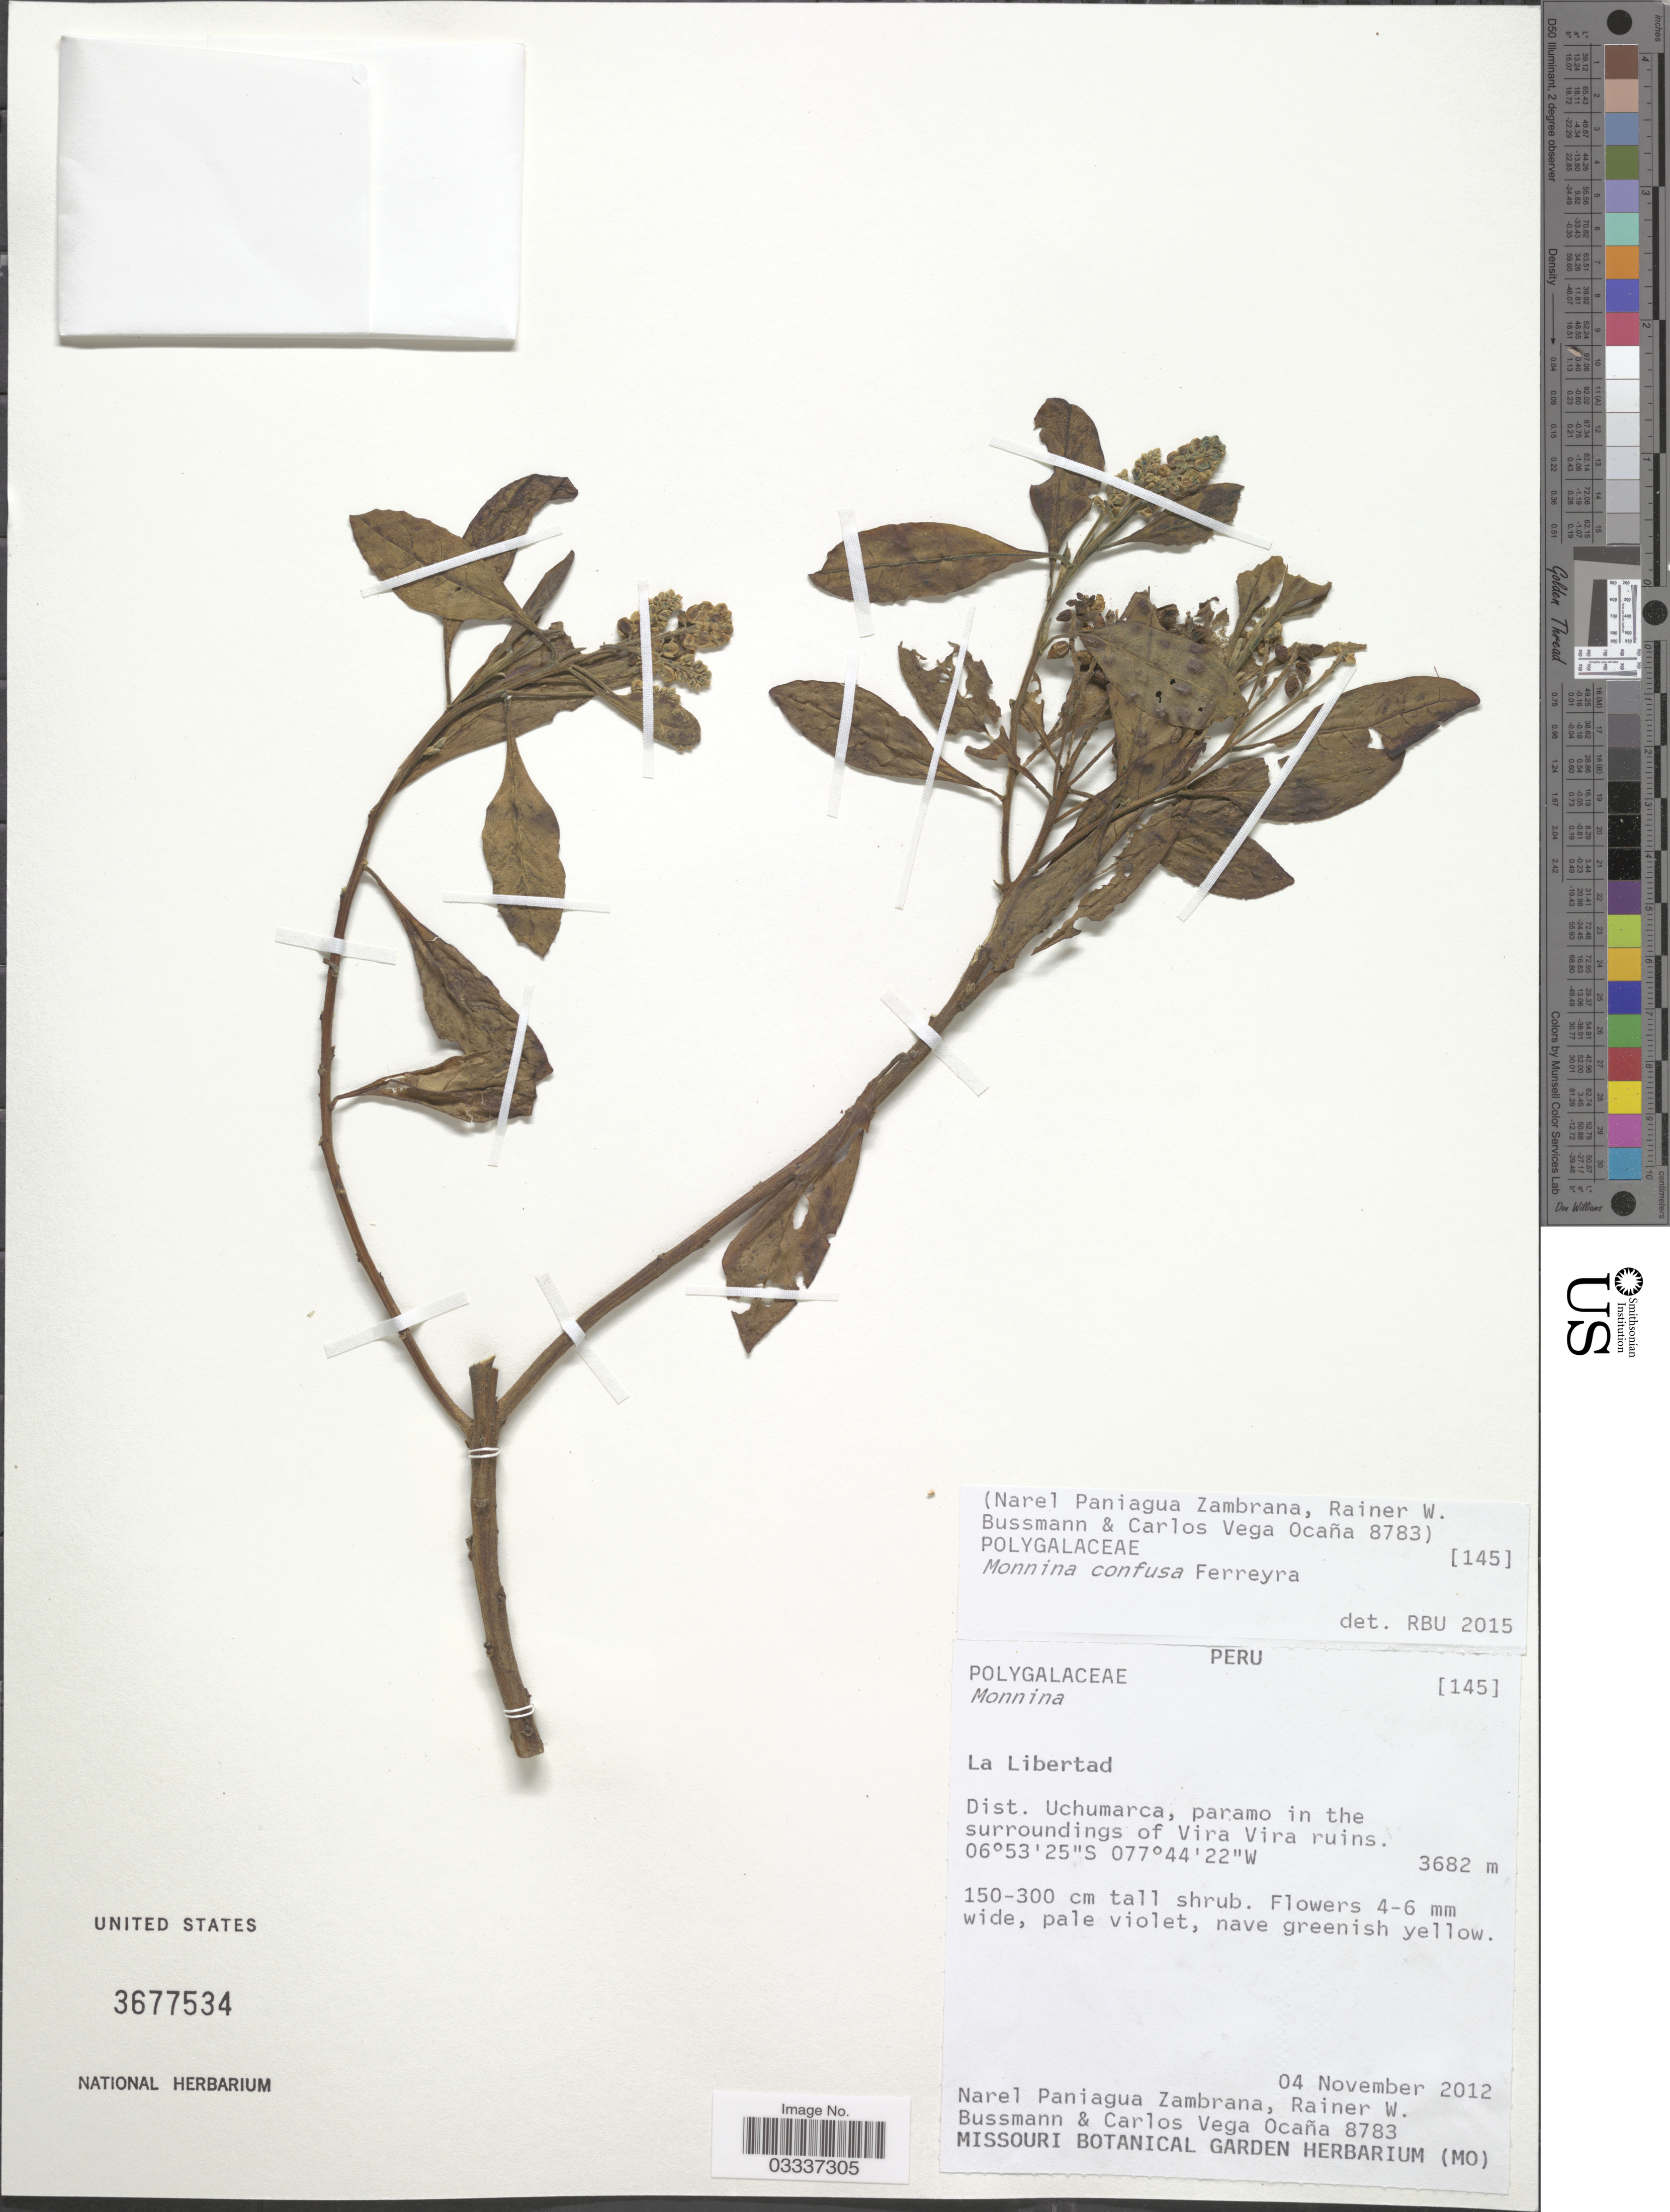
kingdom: Plantae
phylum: Tracheophyta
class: Magnoliopsida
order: Fabales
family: Polygalaceae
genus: Monnina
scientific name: Monnina confusa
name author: Ferreyra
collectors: N. Zambrana, R. W. Bussmann & C. Ocaña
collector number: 8783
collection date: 2012-11-04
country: Peru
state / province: La Libertad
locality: Dist. Uchumarca, paramo in the surroundings of Vira Vira ruins.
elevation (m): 3682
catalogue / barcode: US 3677534